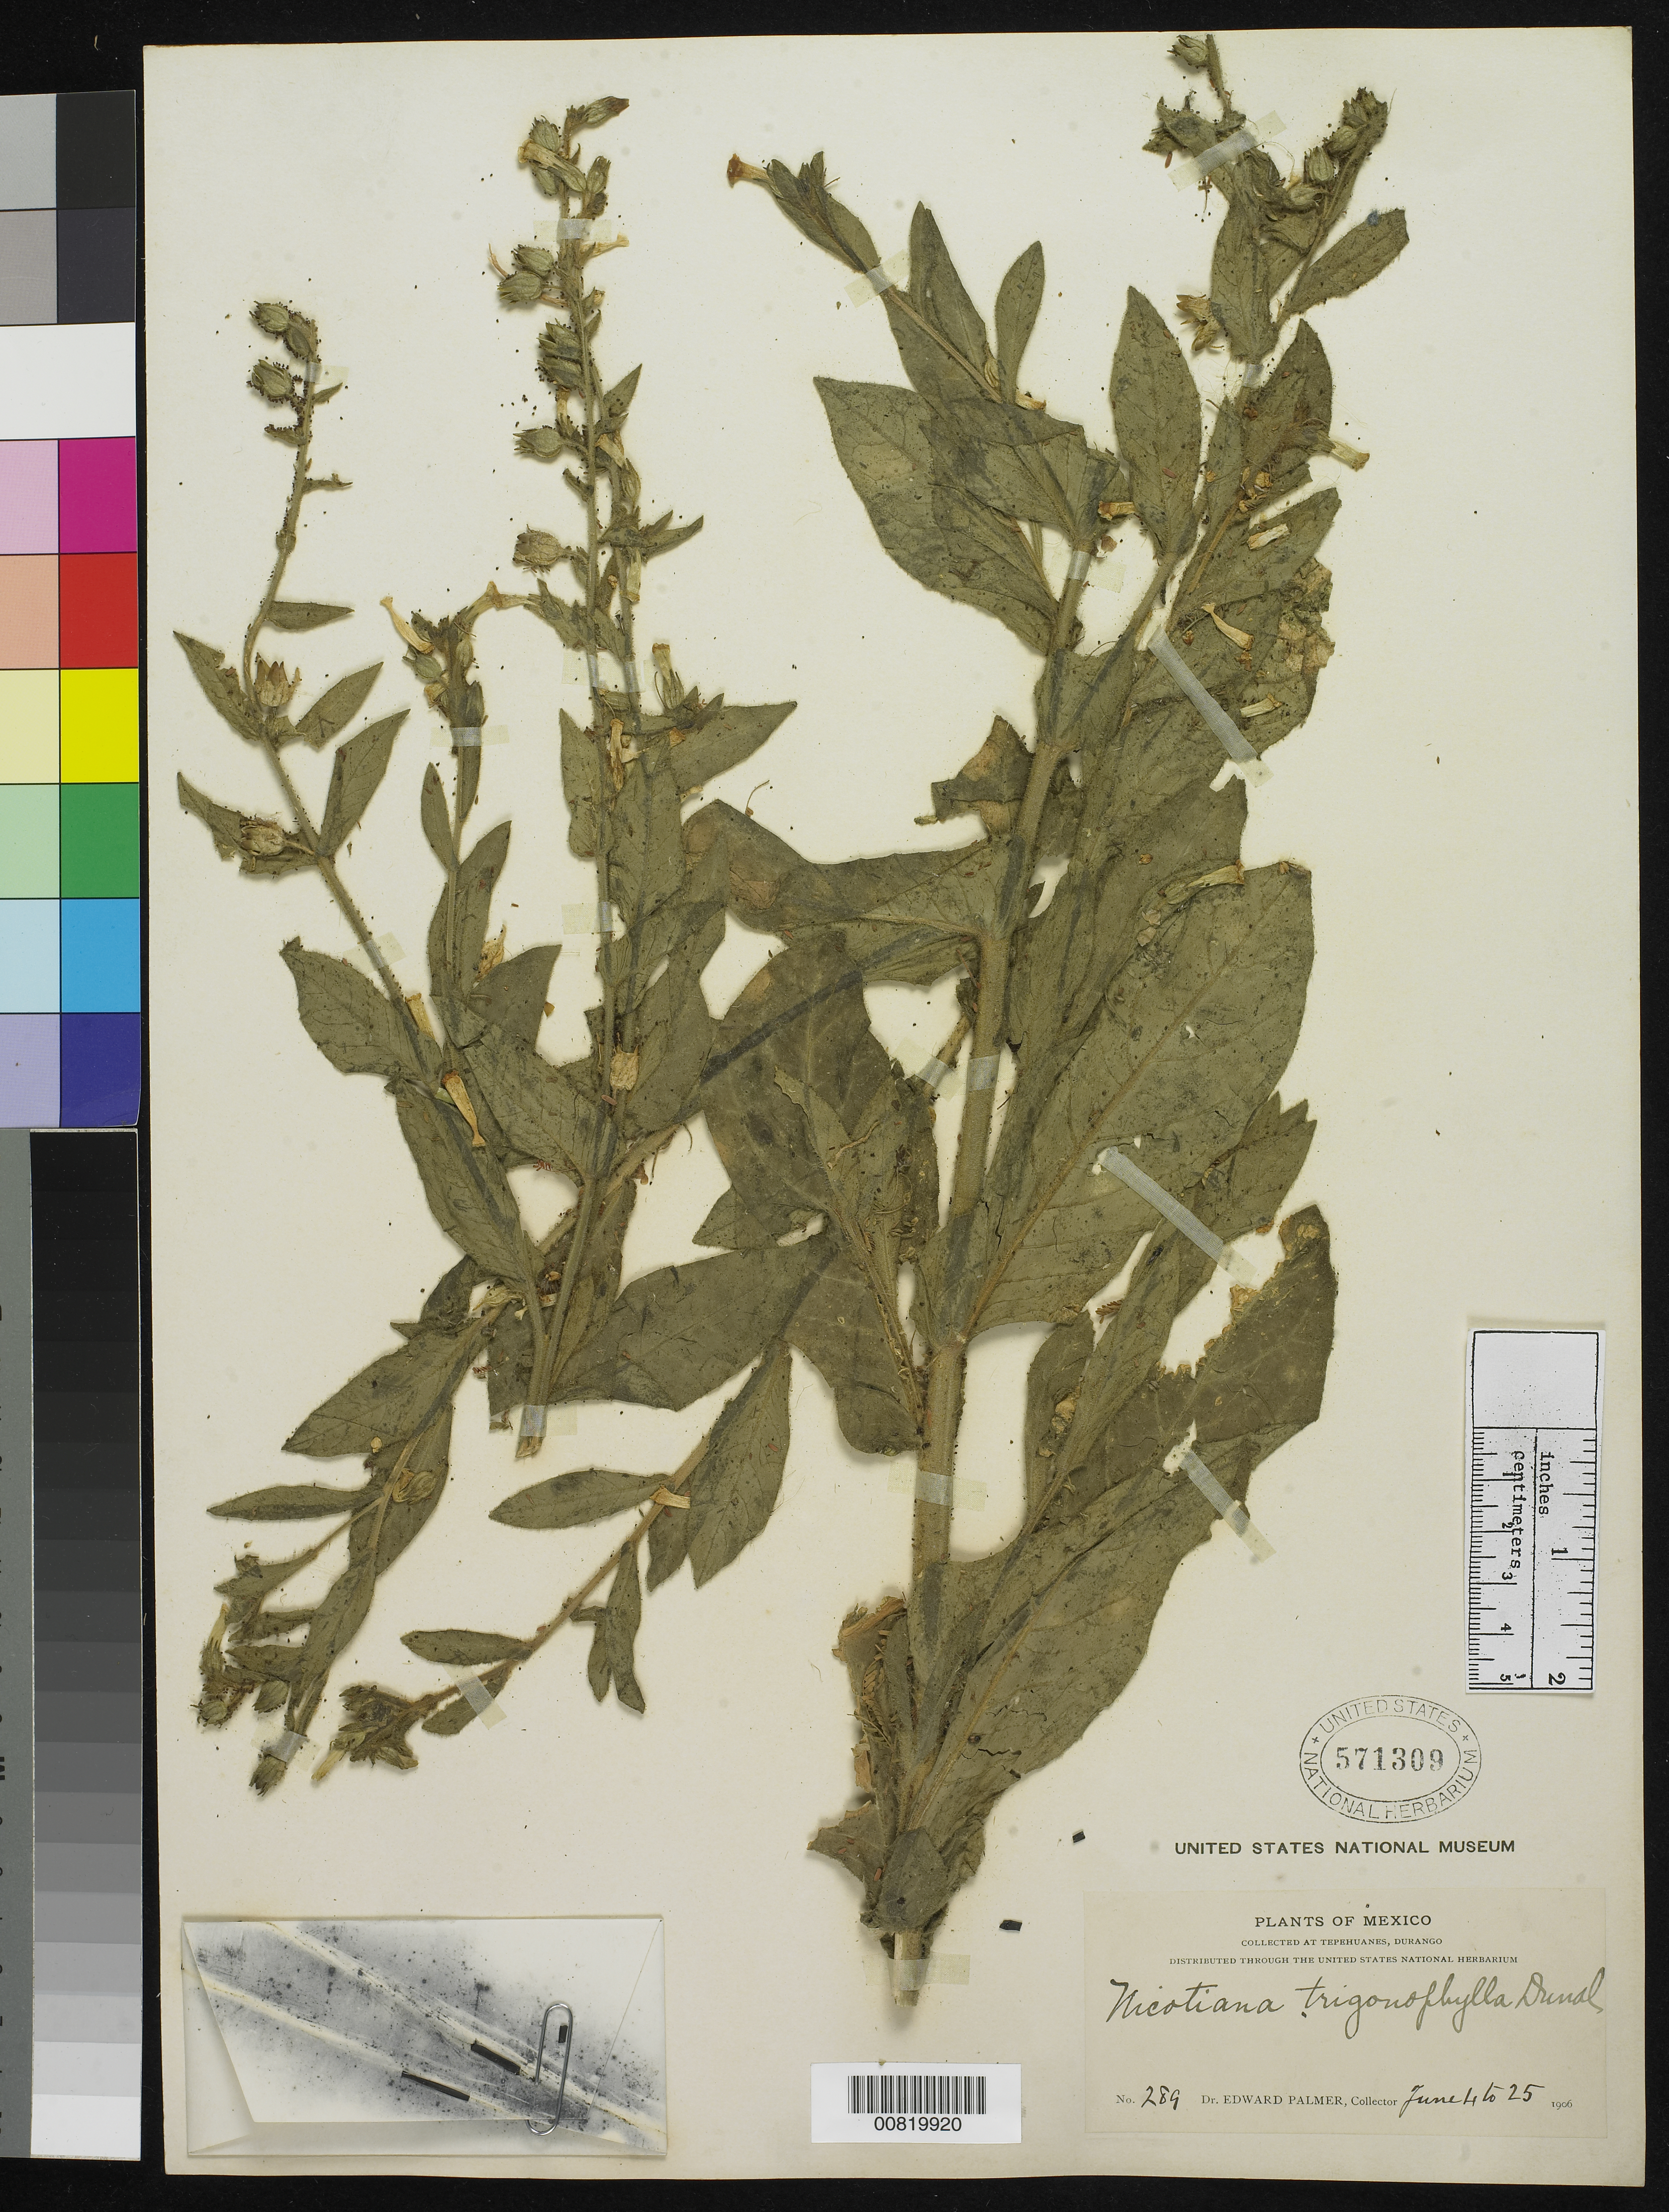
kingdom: Plantae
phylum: Tracheophyta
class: Magnoliopsida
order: Solanales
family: Solanaceae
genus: Nicotiana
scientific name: Nicotiana trigonophylla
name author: Dunal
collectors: E. Palmer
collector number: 289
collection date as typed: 04 Jun 1906 to 25 Jun 1906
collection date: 1906-06-04/1906-06-25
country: Mexico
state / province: Durango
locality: Tepehuanes, Durango.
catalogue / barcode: US 571309